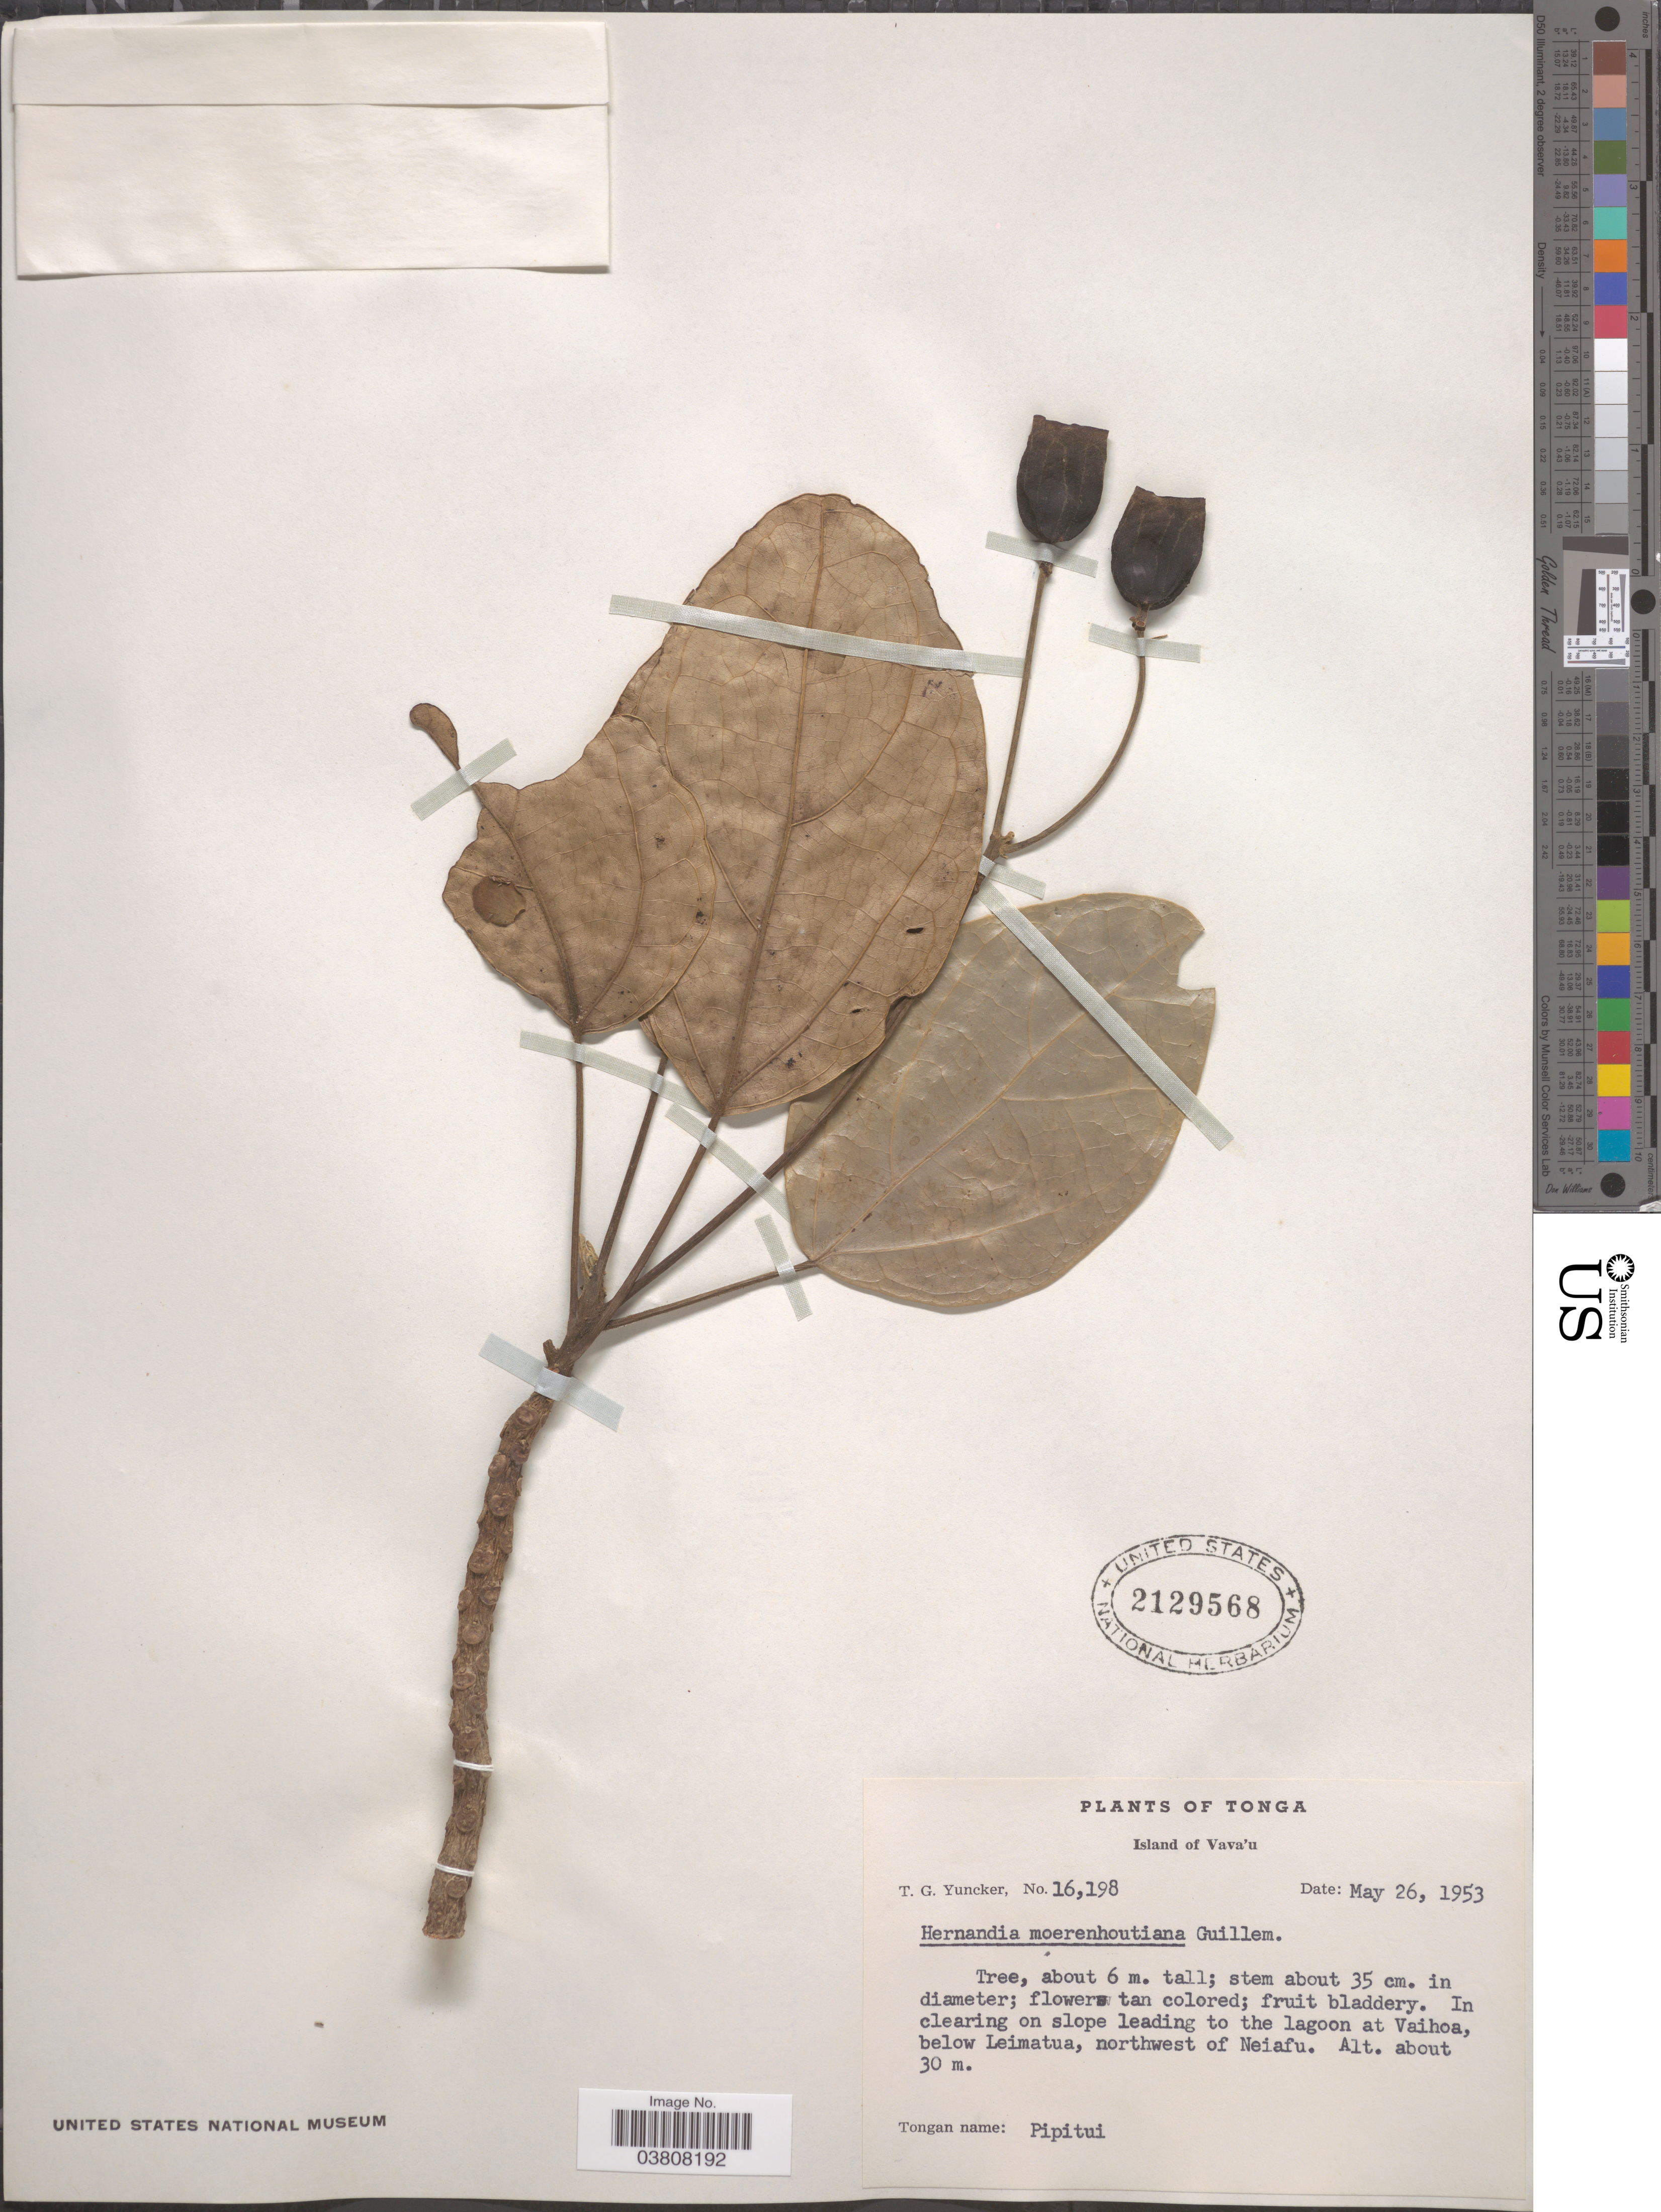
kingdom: Plantae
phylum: Tracheophyta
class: Magnoliopsida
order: Laurales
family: Hernandiaceae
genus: Hernandia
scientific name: Hernandia moerenhoutiana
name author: Guill.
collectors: T. G. Yuncker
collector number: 16198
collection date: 1953-05-26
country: Tonga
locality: Island of Vava'u. In clearing on slope leading to the lagoon at Vaihoa, below Leimatua, northwest of Neiafu.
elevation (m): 30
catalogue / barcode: US 2129568